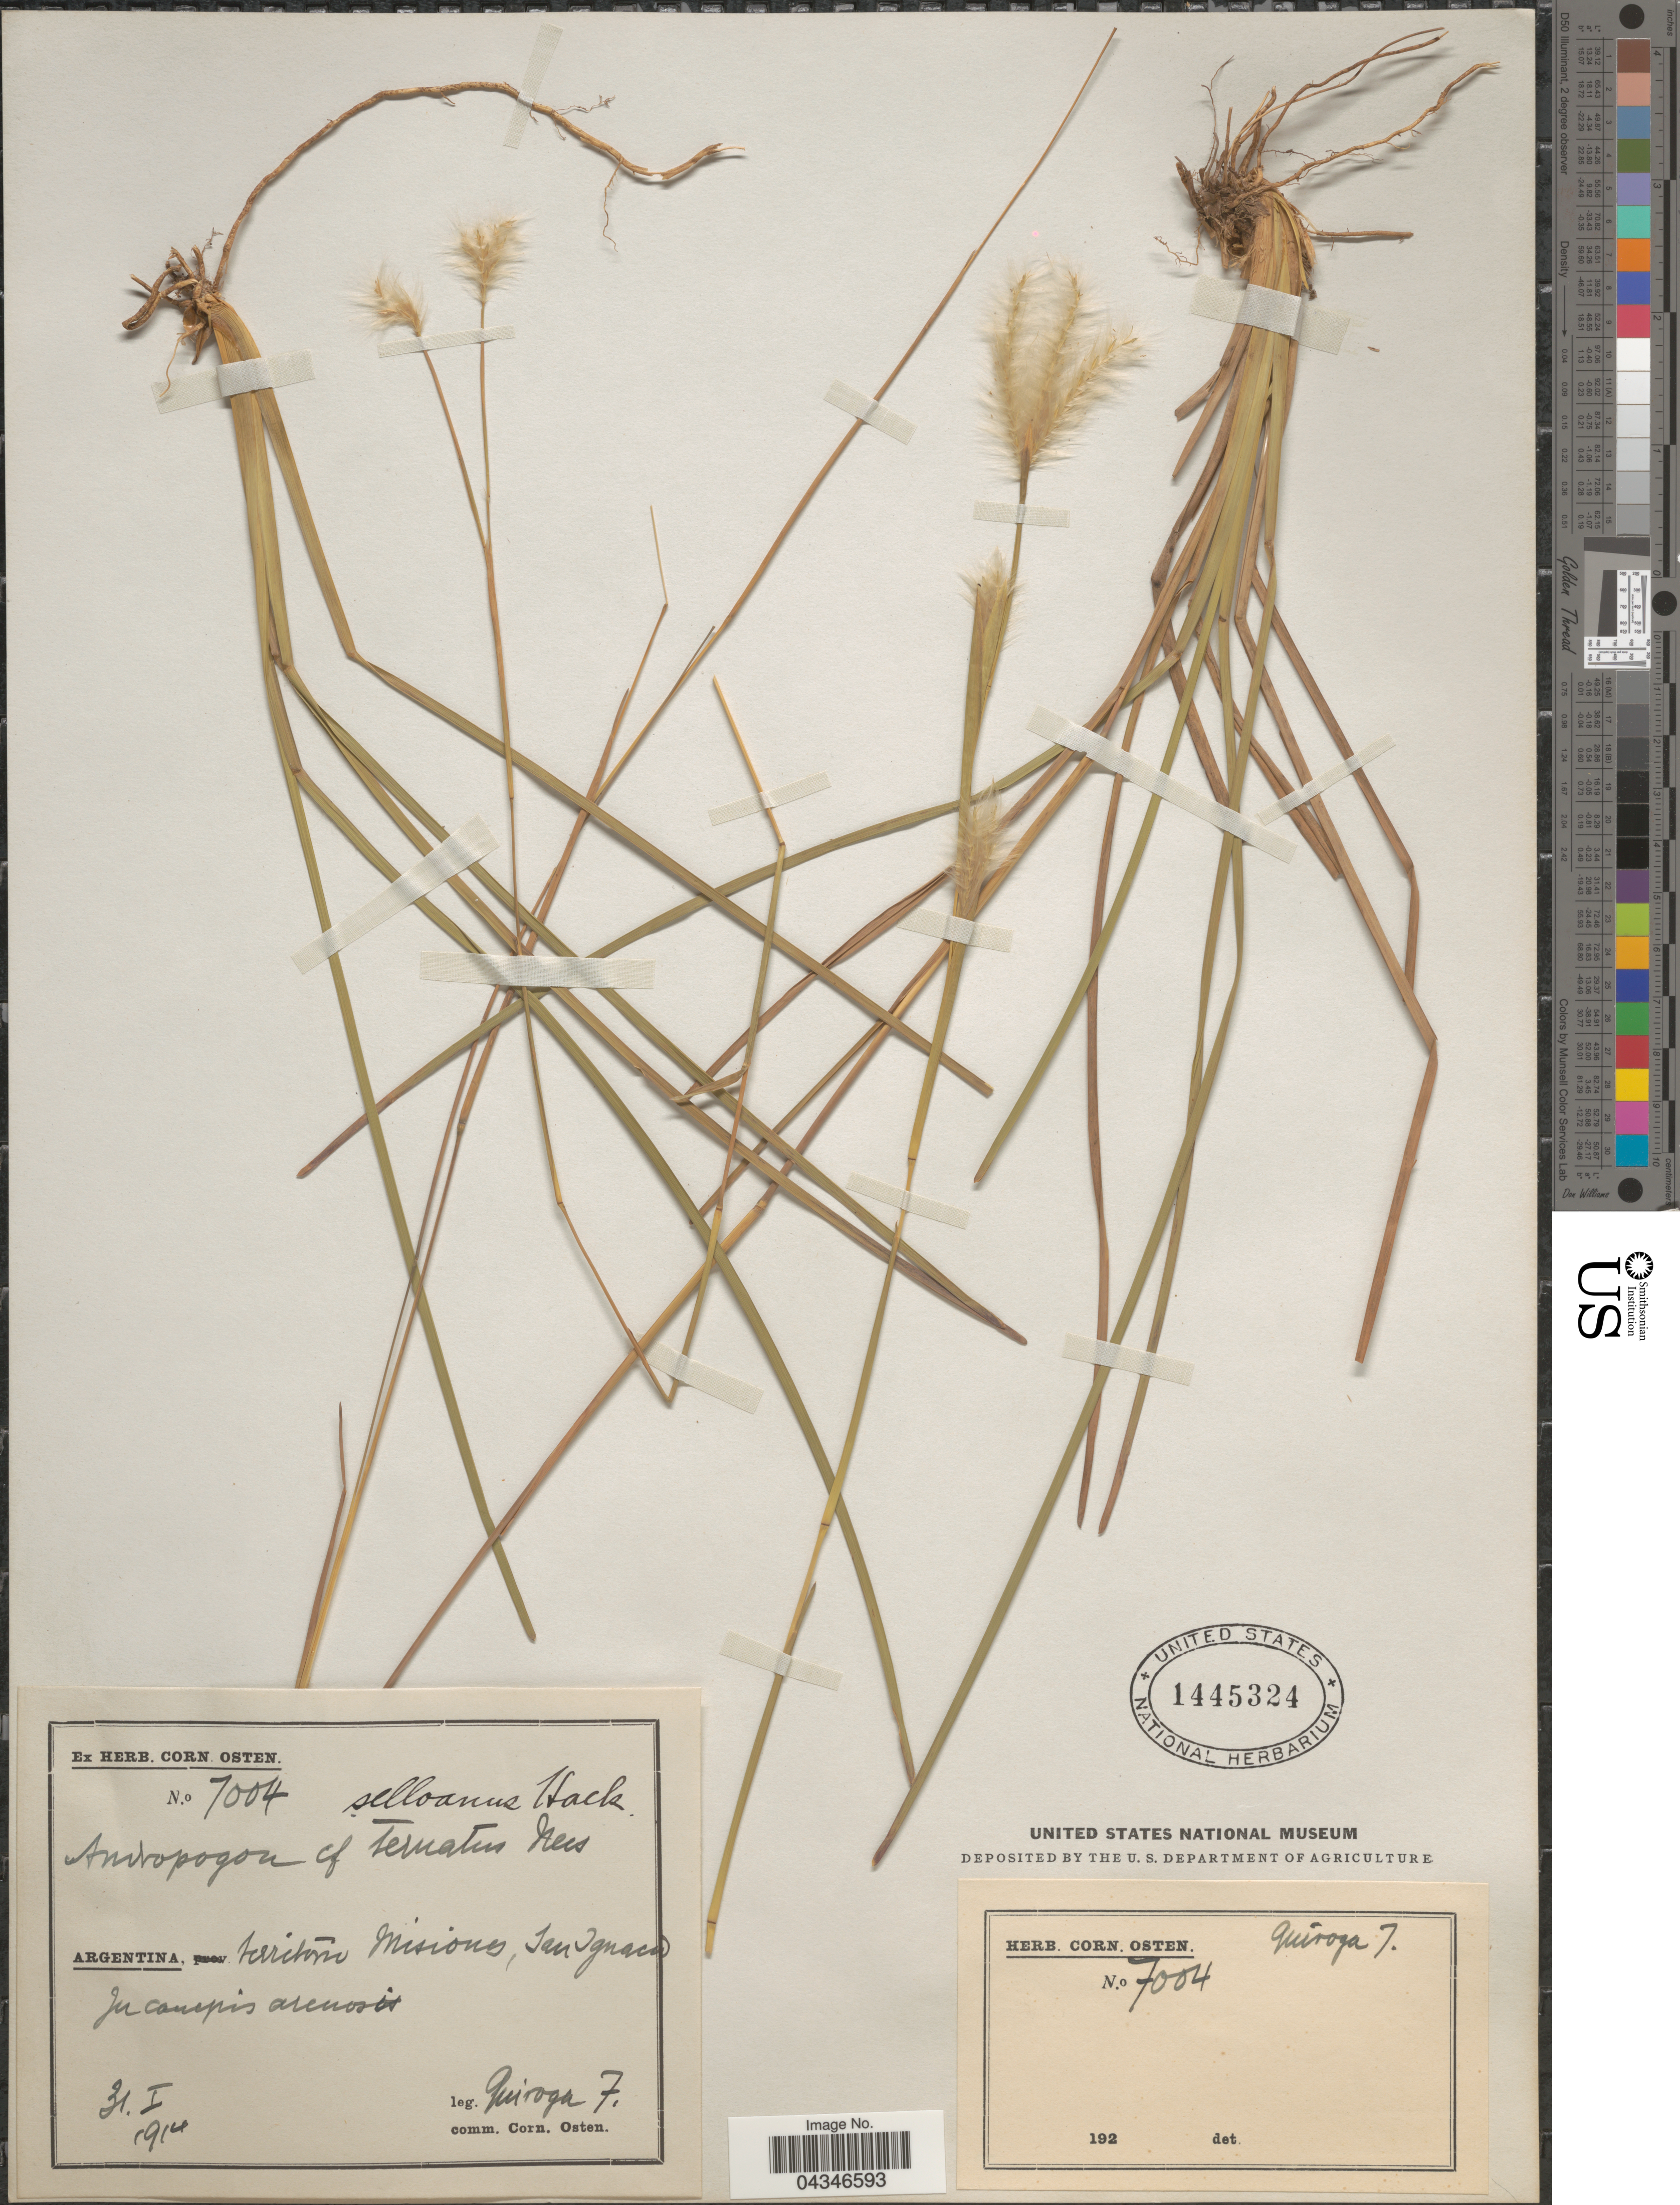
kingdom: Plantae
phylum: Tracheophyta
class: Liliopsida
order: Poales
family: Poaceae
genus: Andropogon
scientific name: Andropogon selloanus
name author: (Hack.) Hack.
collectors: C. Osten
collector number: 7004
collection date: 1914-01-31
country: Argentina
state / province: Misiones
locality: San Ignacio. In campis arenosis.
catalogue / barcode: US 1445324